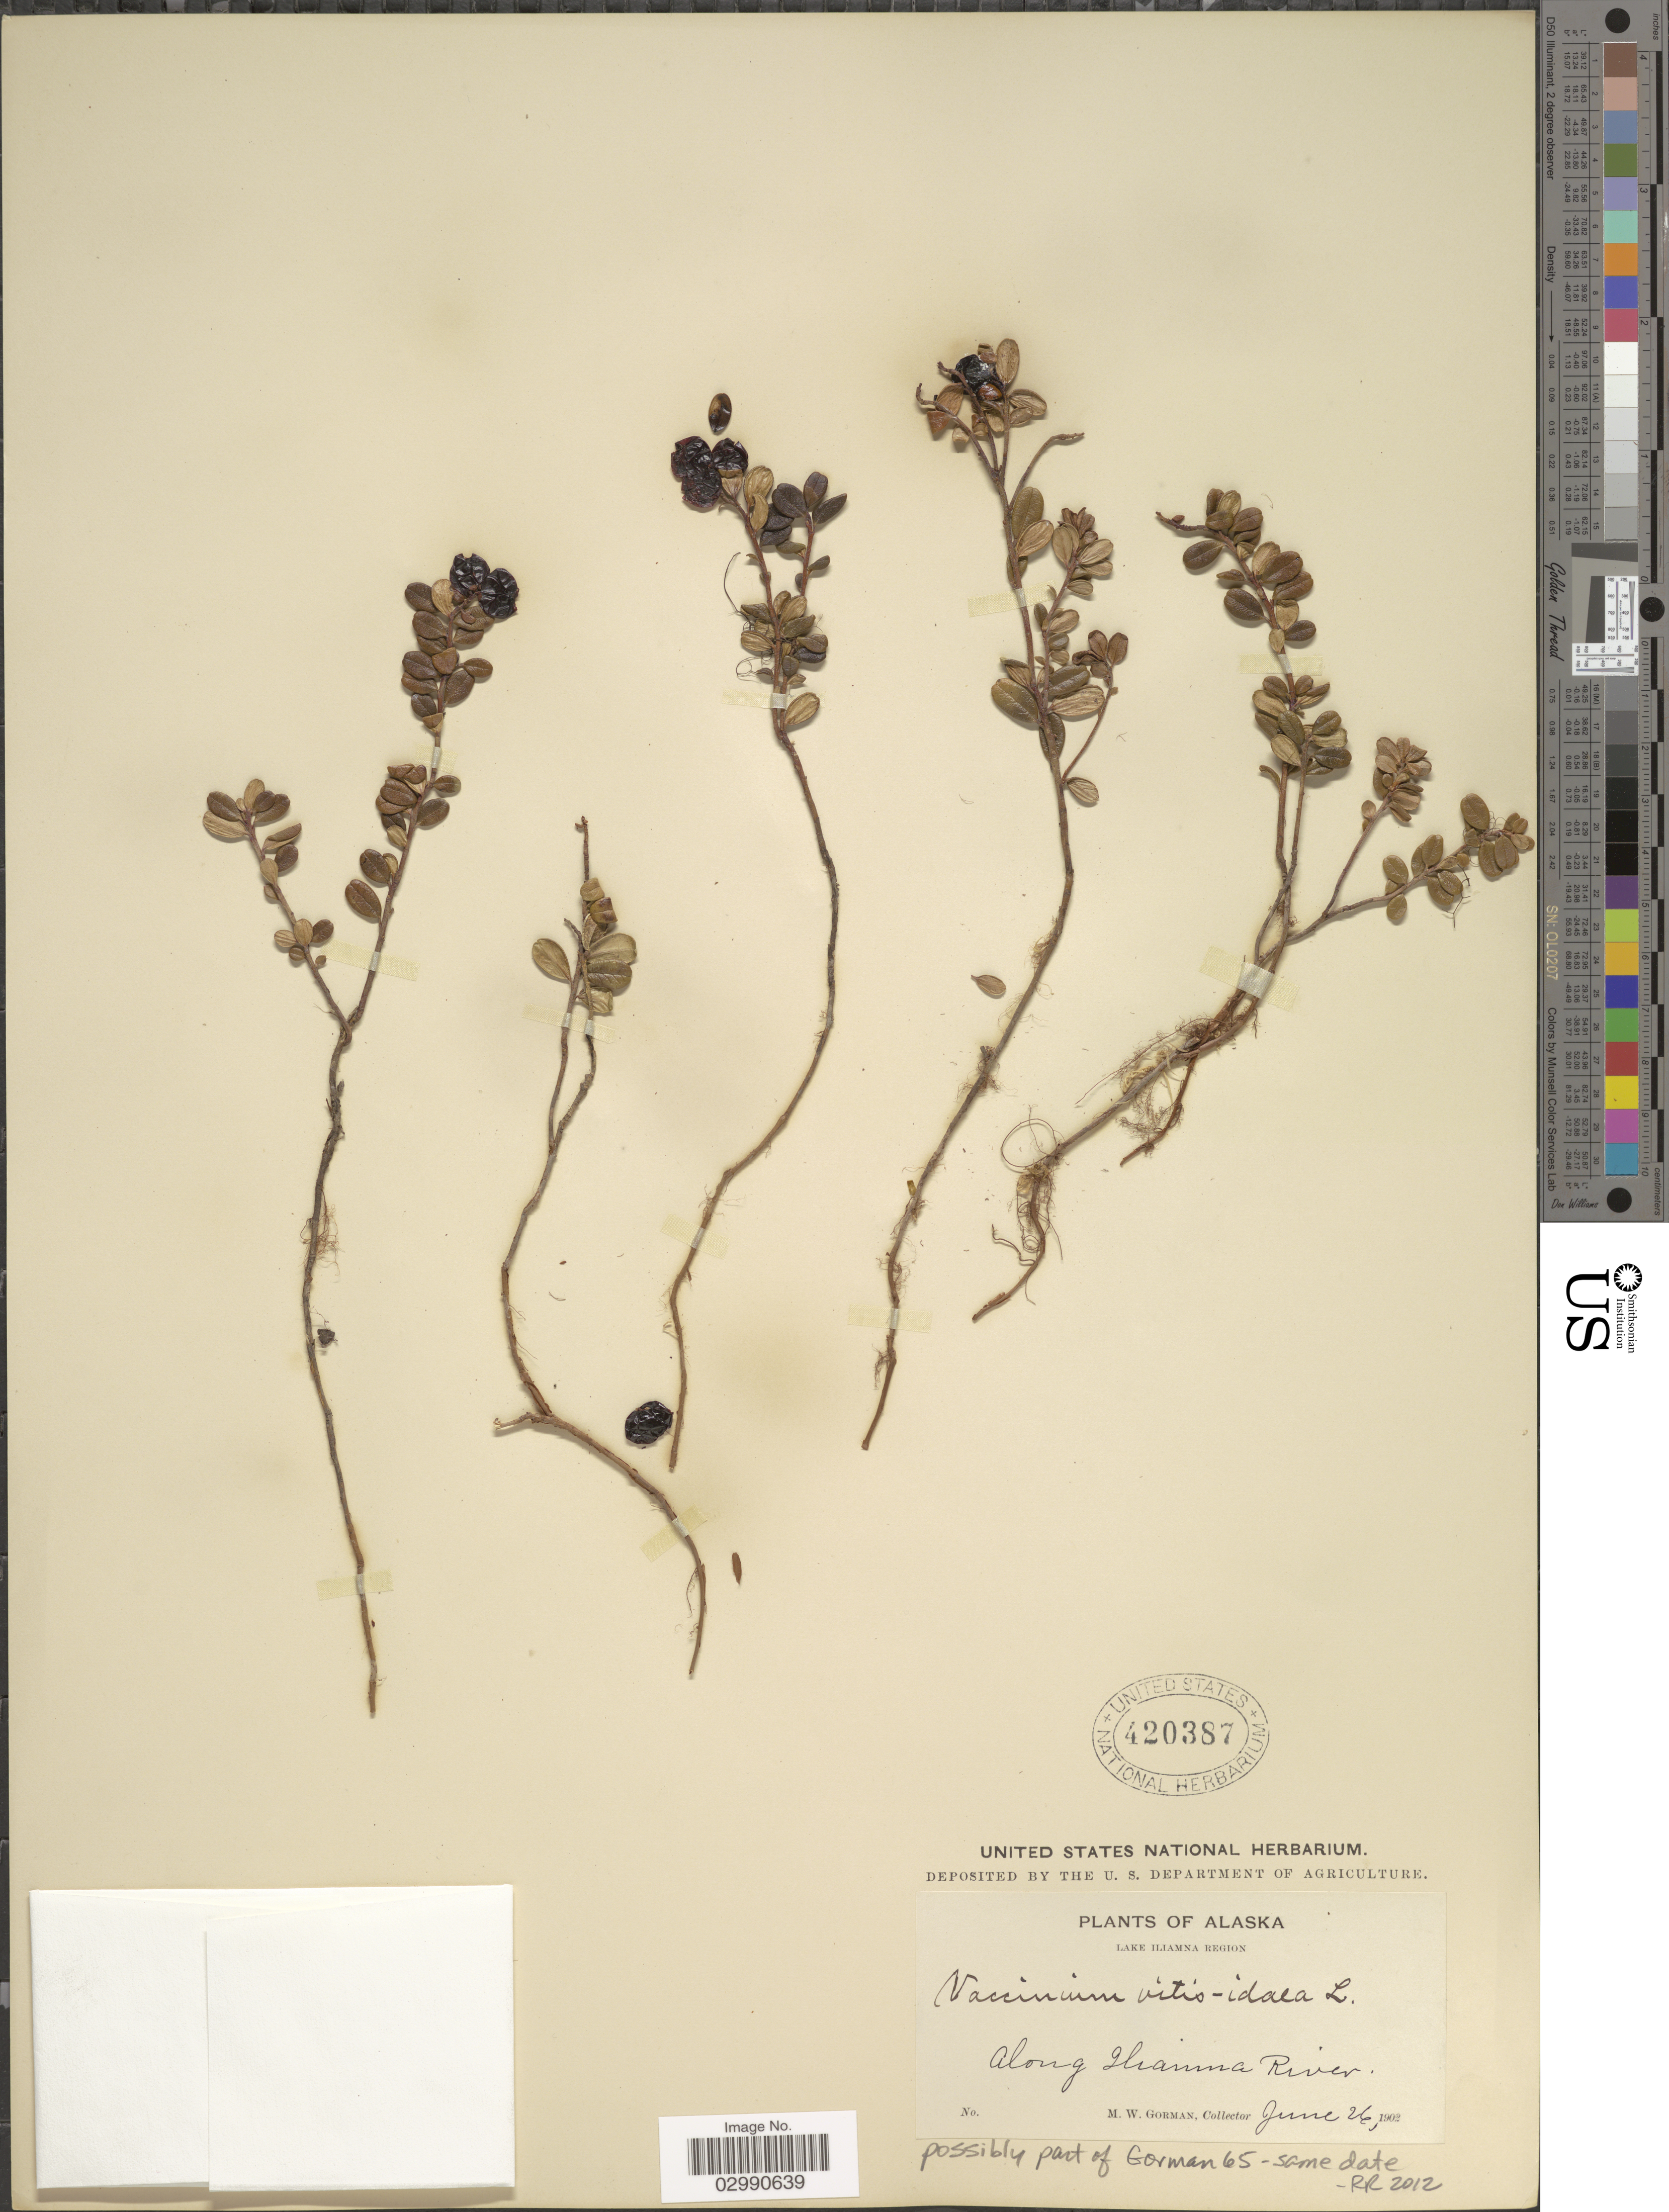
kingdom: Plantae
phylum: Tracheophyta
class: Magnoliopsida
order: Ericales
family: Ericaceae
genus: Vaccinium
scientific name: Vaccinium vitis-idaea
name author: L.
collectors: M. W. Gorman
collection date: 1902-06-26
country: United States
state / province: Alaska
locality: Lake Iliaman Region, Along Iliaman River.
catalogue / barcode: US 420387